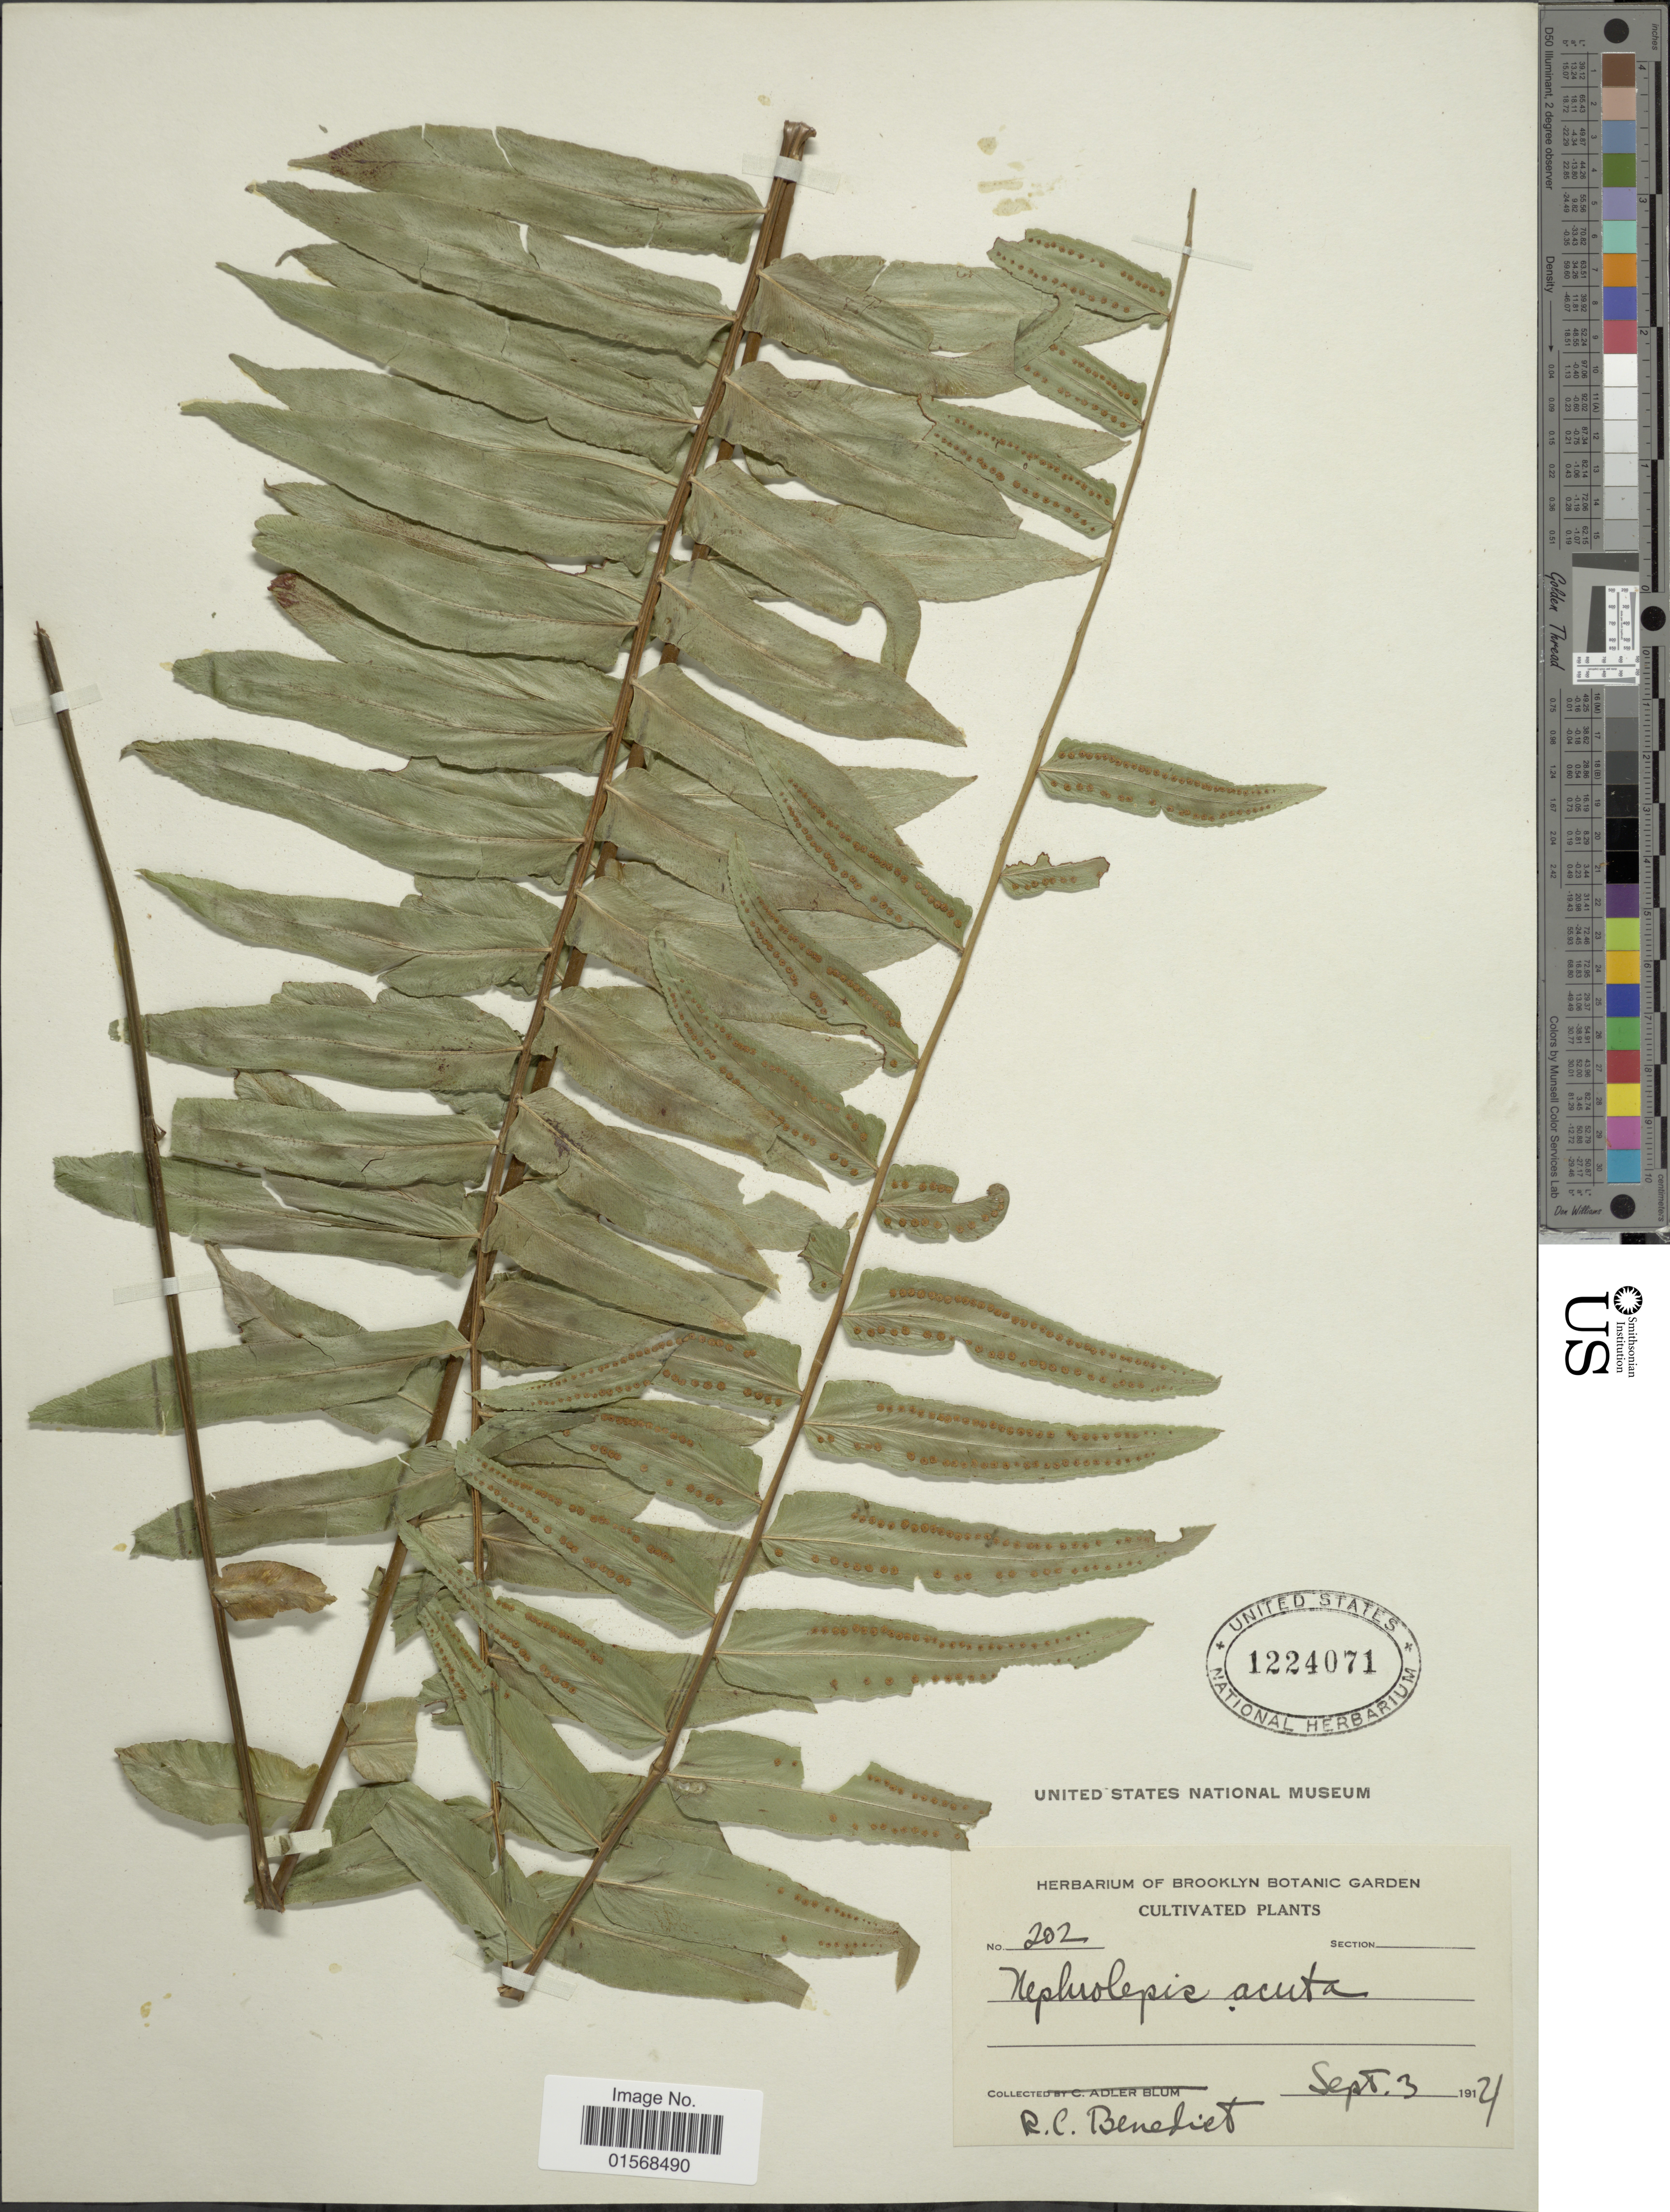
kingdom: Plantae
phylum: Tracheophyta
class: Polypodiopsida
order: Polypodiales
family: Nephrolepidaceae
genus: Nephrolepis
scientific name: Nephrolepis biserrata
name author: (Sw.) Schott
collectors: R. C. Benedict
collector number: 202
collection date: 1921-09-03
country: United States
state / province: New York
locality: Brooklyn Botanic Garden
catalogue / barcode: US 1224071